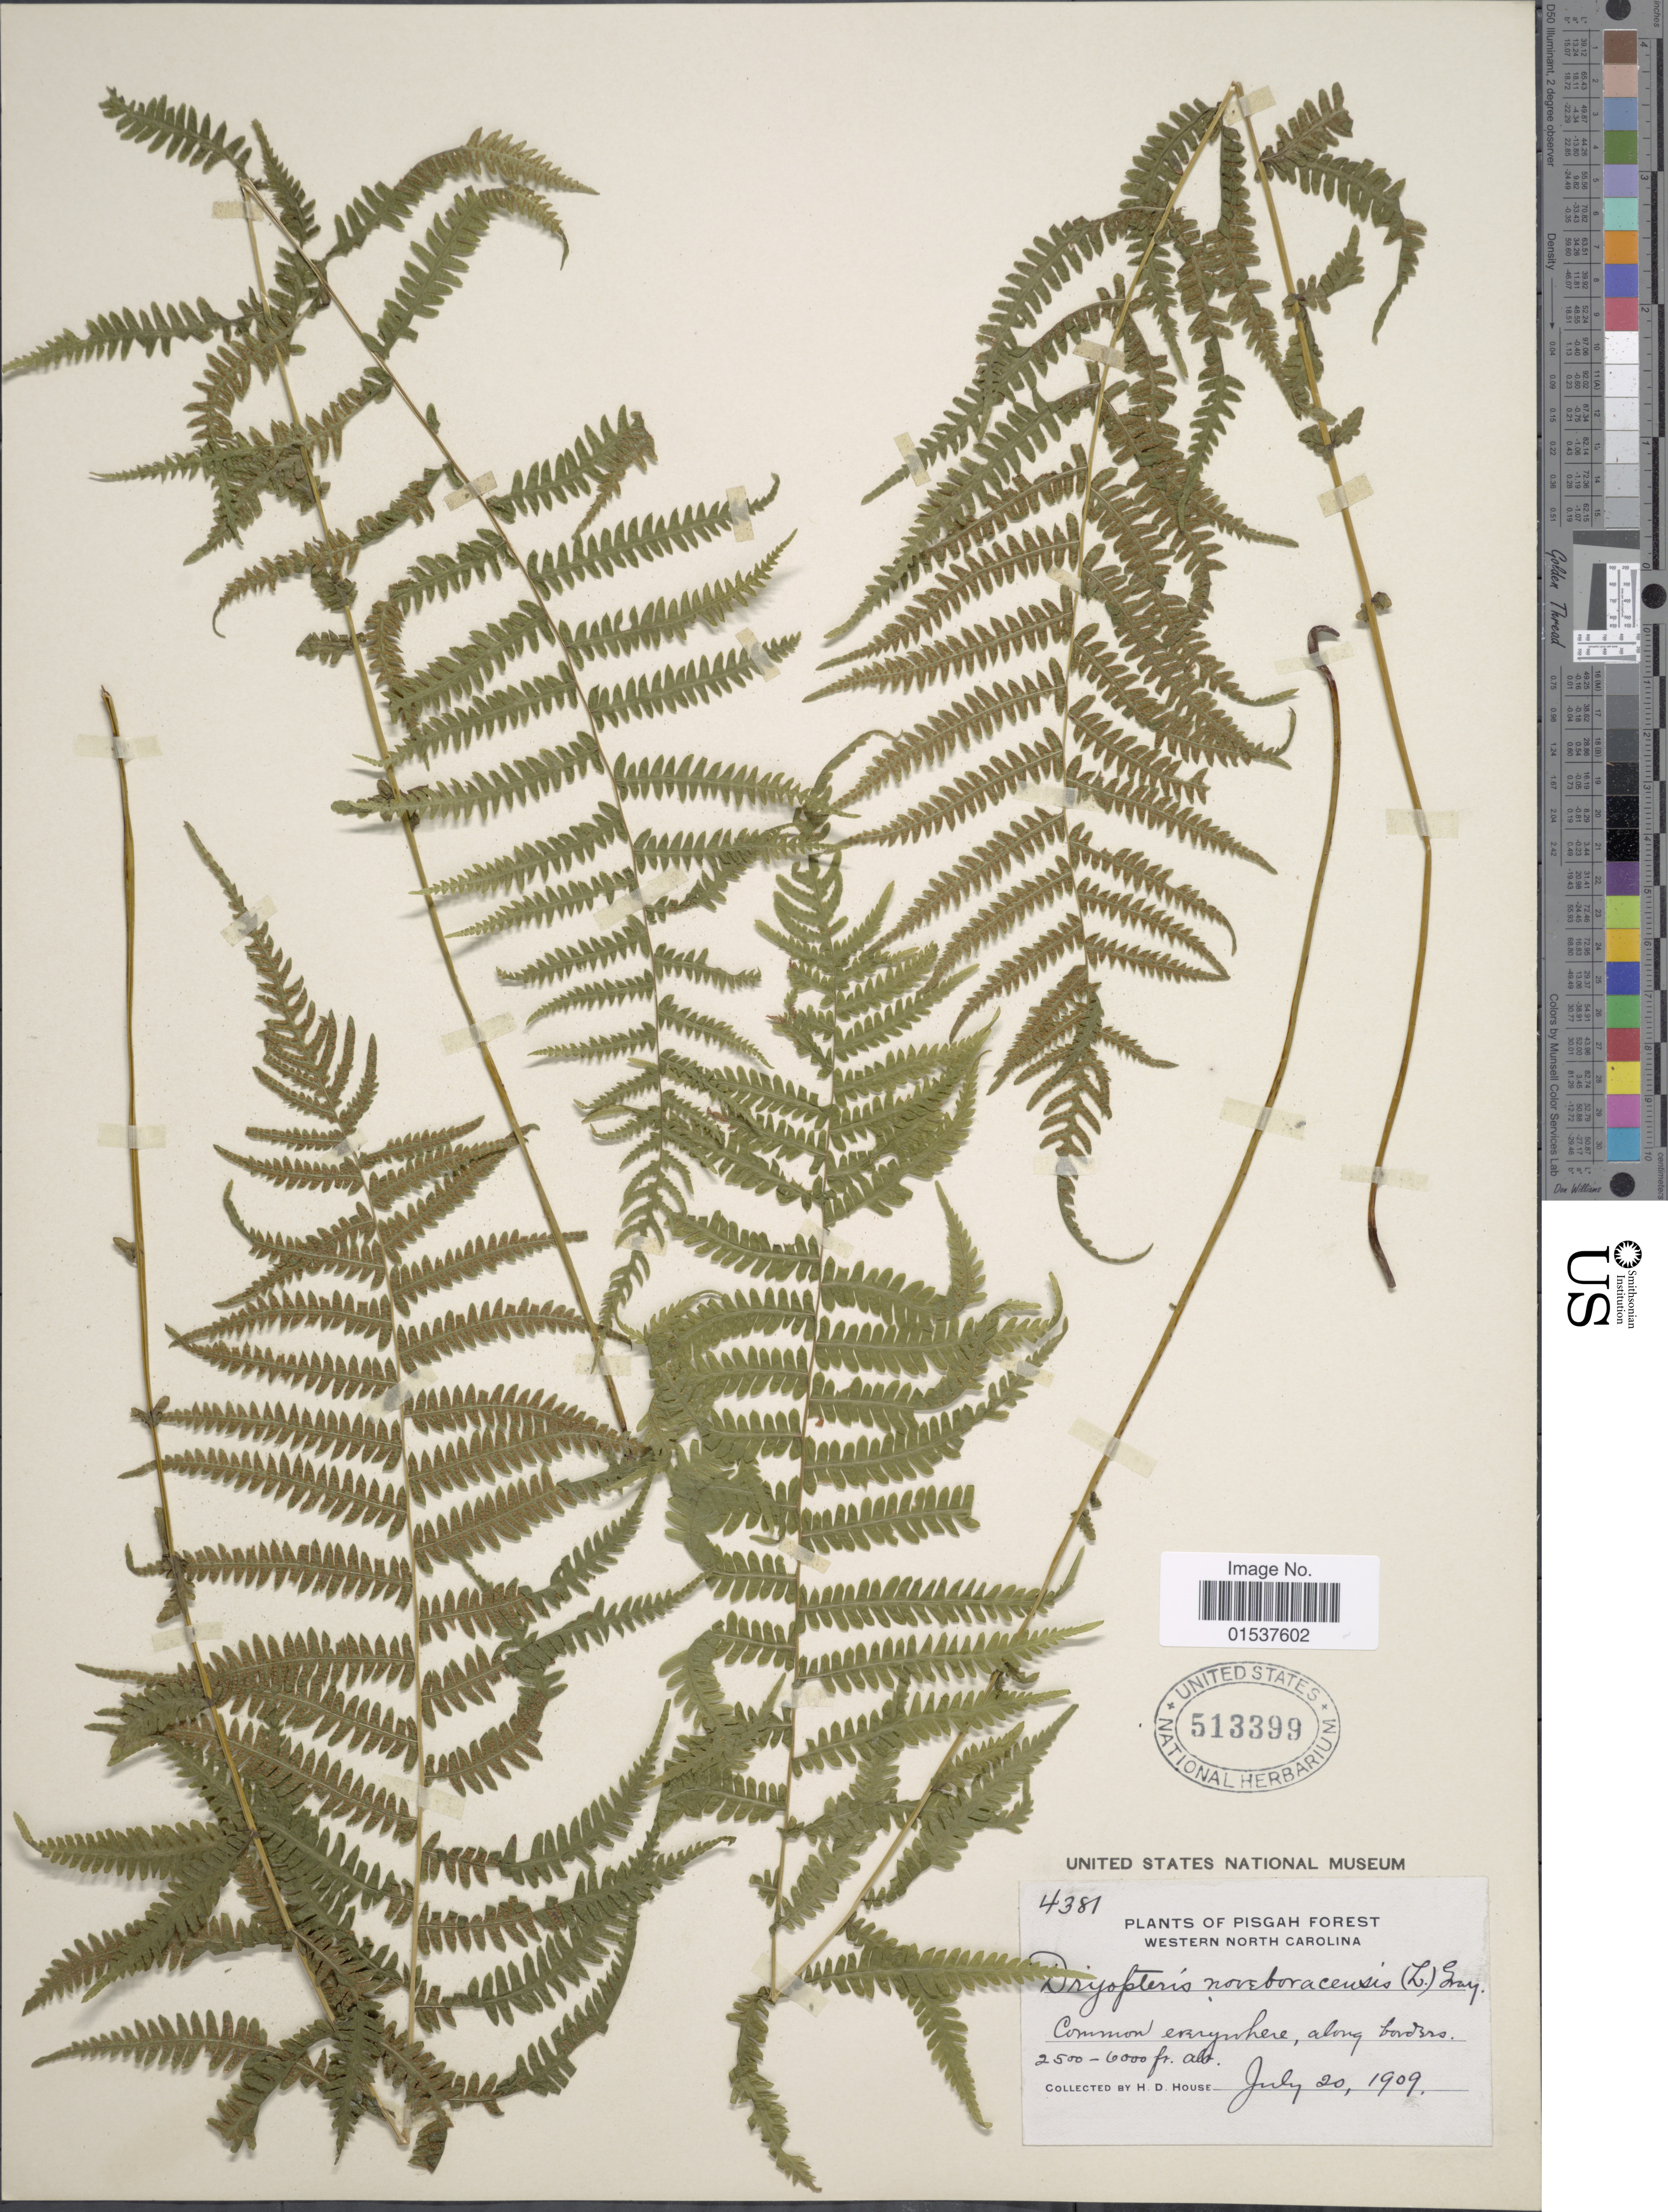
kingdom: Plantae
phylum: Tracheophyta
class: Polypodiopsida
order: Polypodiales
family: Thelypteridaceae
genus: Parathelypteris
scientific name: Parathelypteris noveboracensis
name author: (L.) Ching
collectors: H. D. House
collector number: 4381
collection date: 1909-07-20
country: United States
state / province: North Carolina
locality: Pisgah Forest. Western North Carolina. along borders.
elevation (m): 762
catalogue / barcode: US 513399